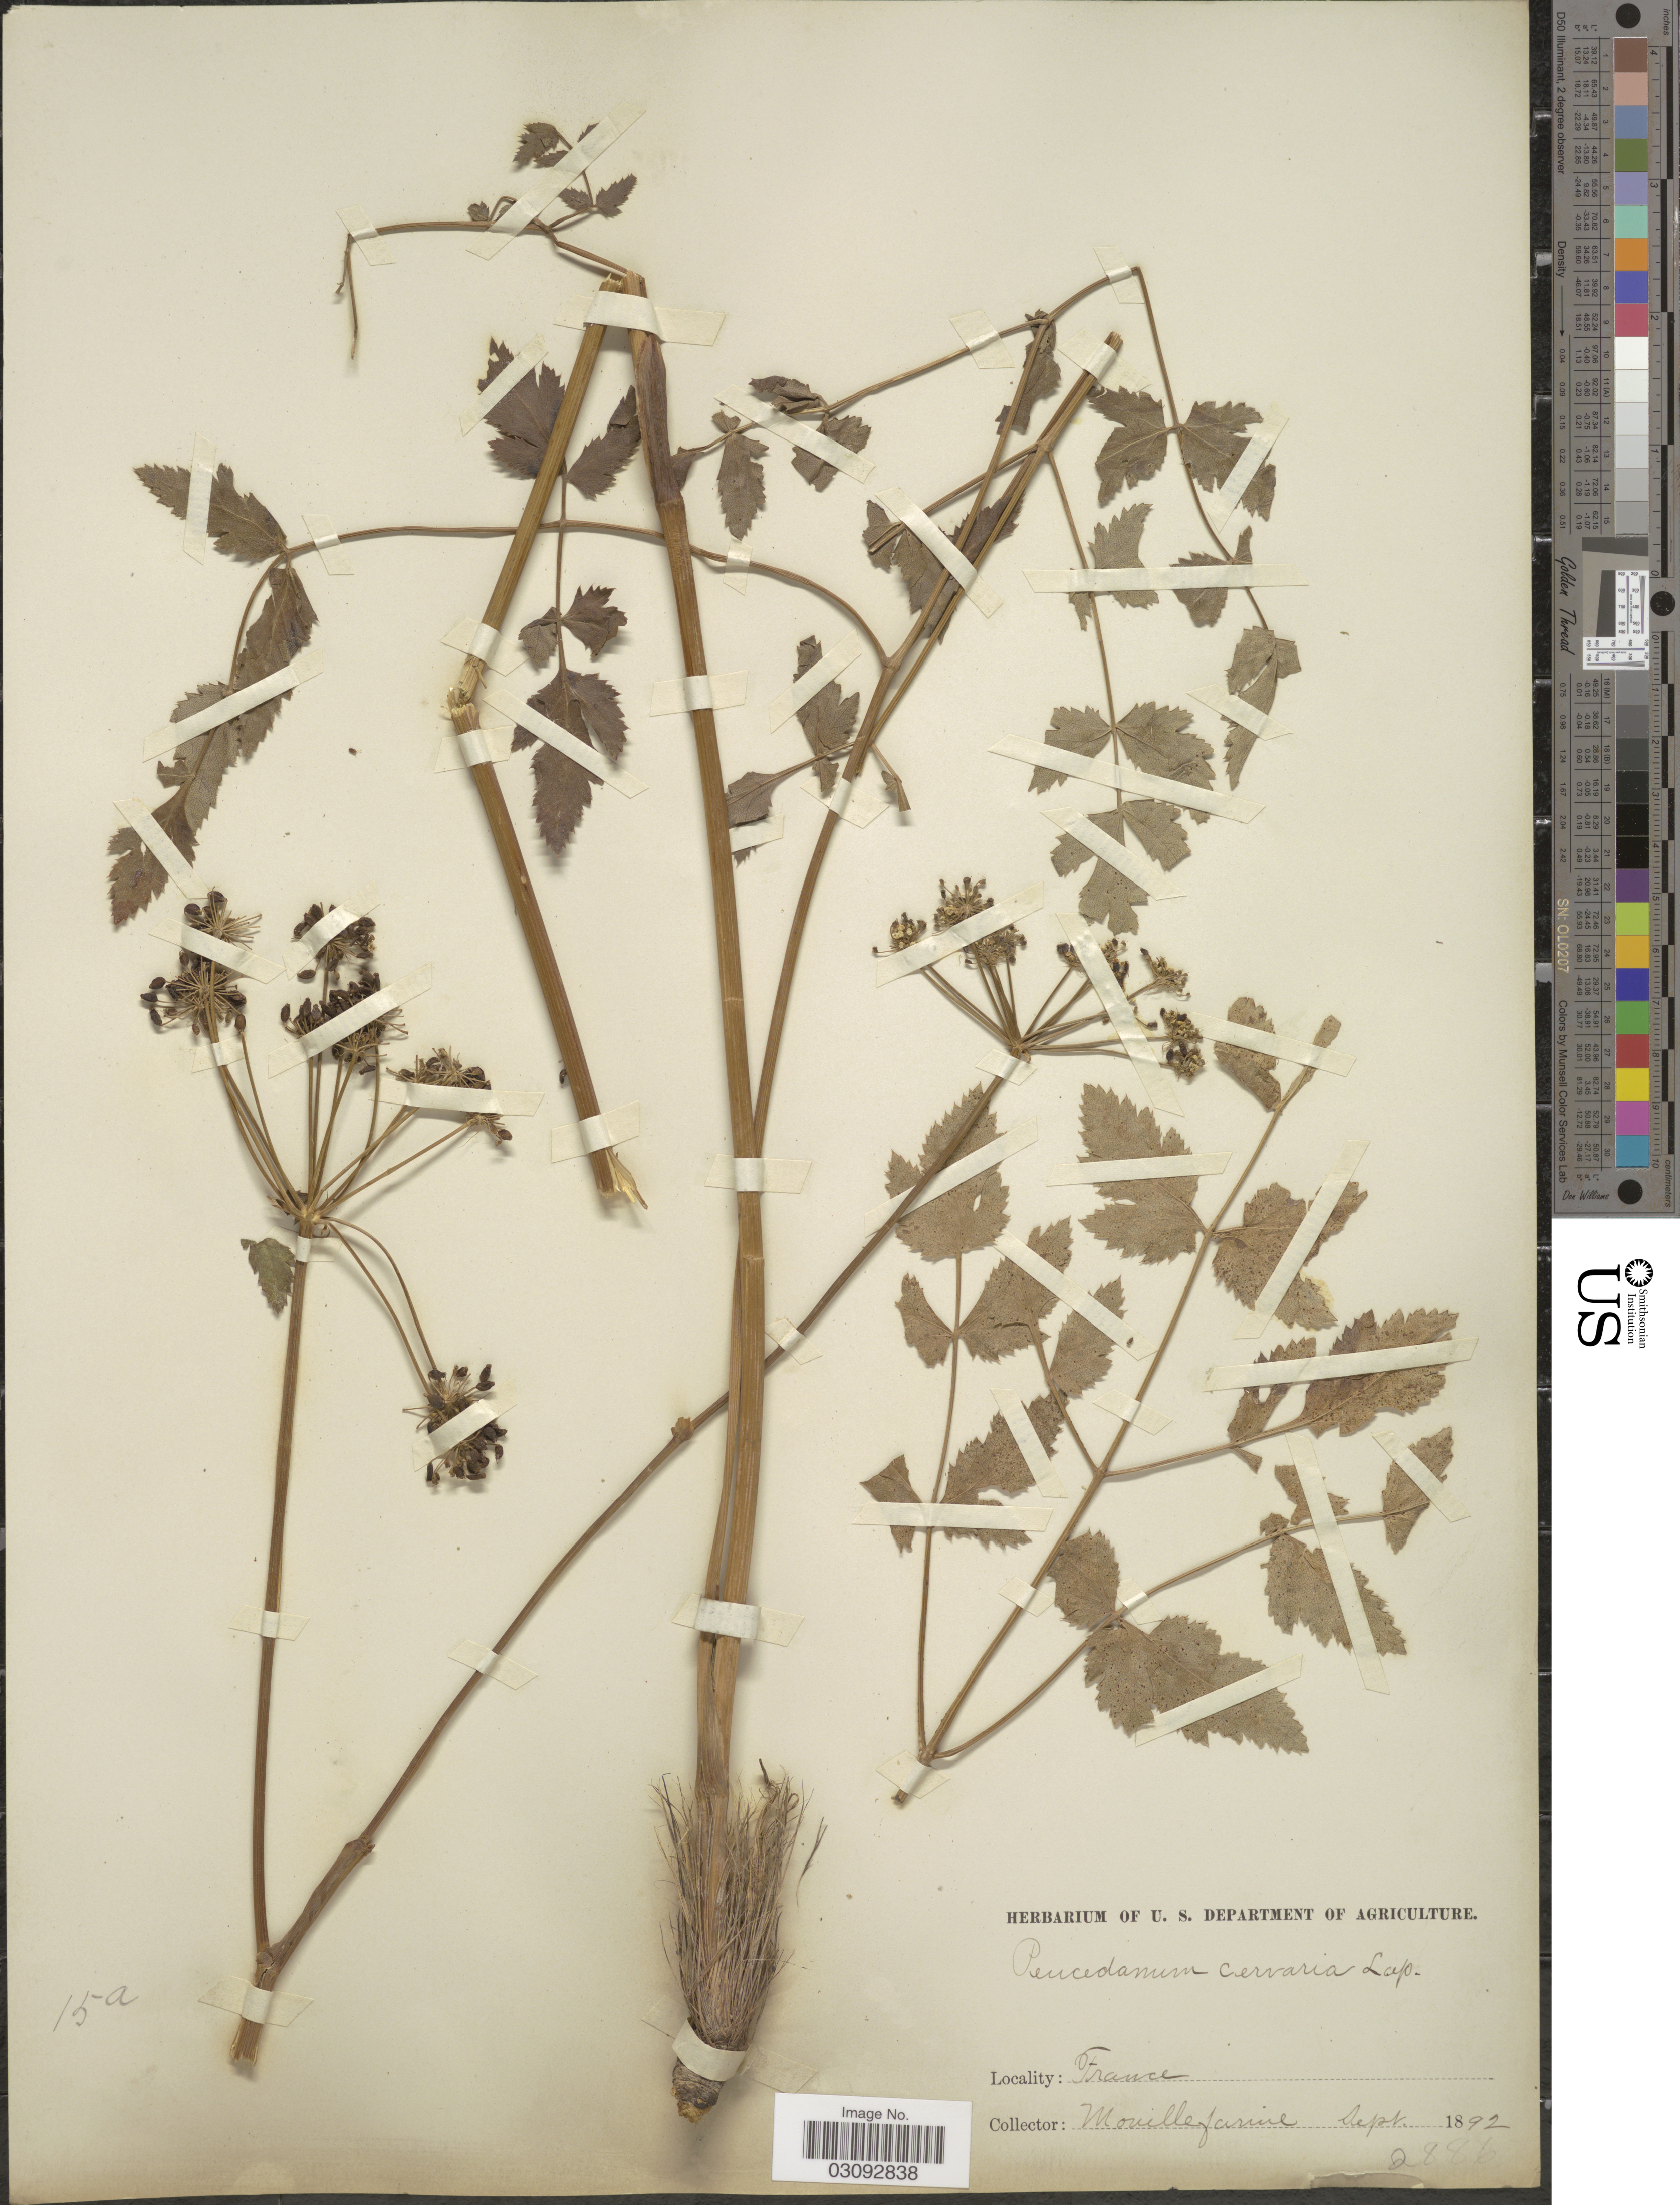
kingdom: Plantae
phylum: Tracheophyta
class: Magnoliopsida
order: Apiales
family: Apiaceae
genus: Peucedanum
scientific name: Peucedanum cervaria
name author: (L.) Cusson ex Lapeyr.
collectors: A. Mouillefarine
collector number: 2886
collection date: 1892-09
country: France